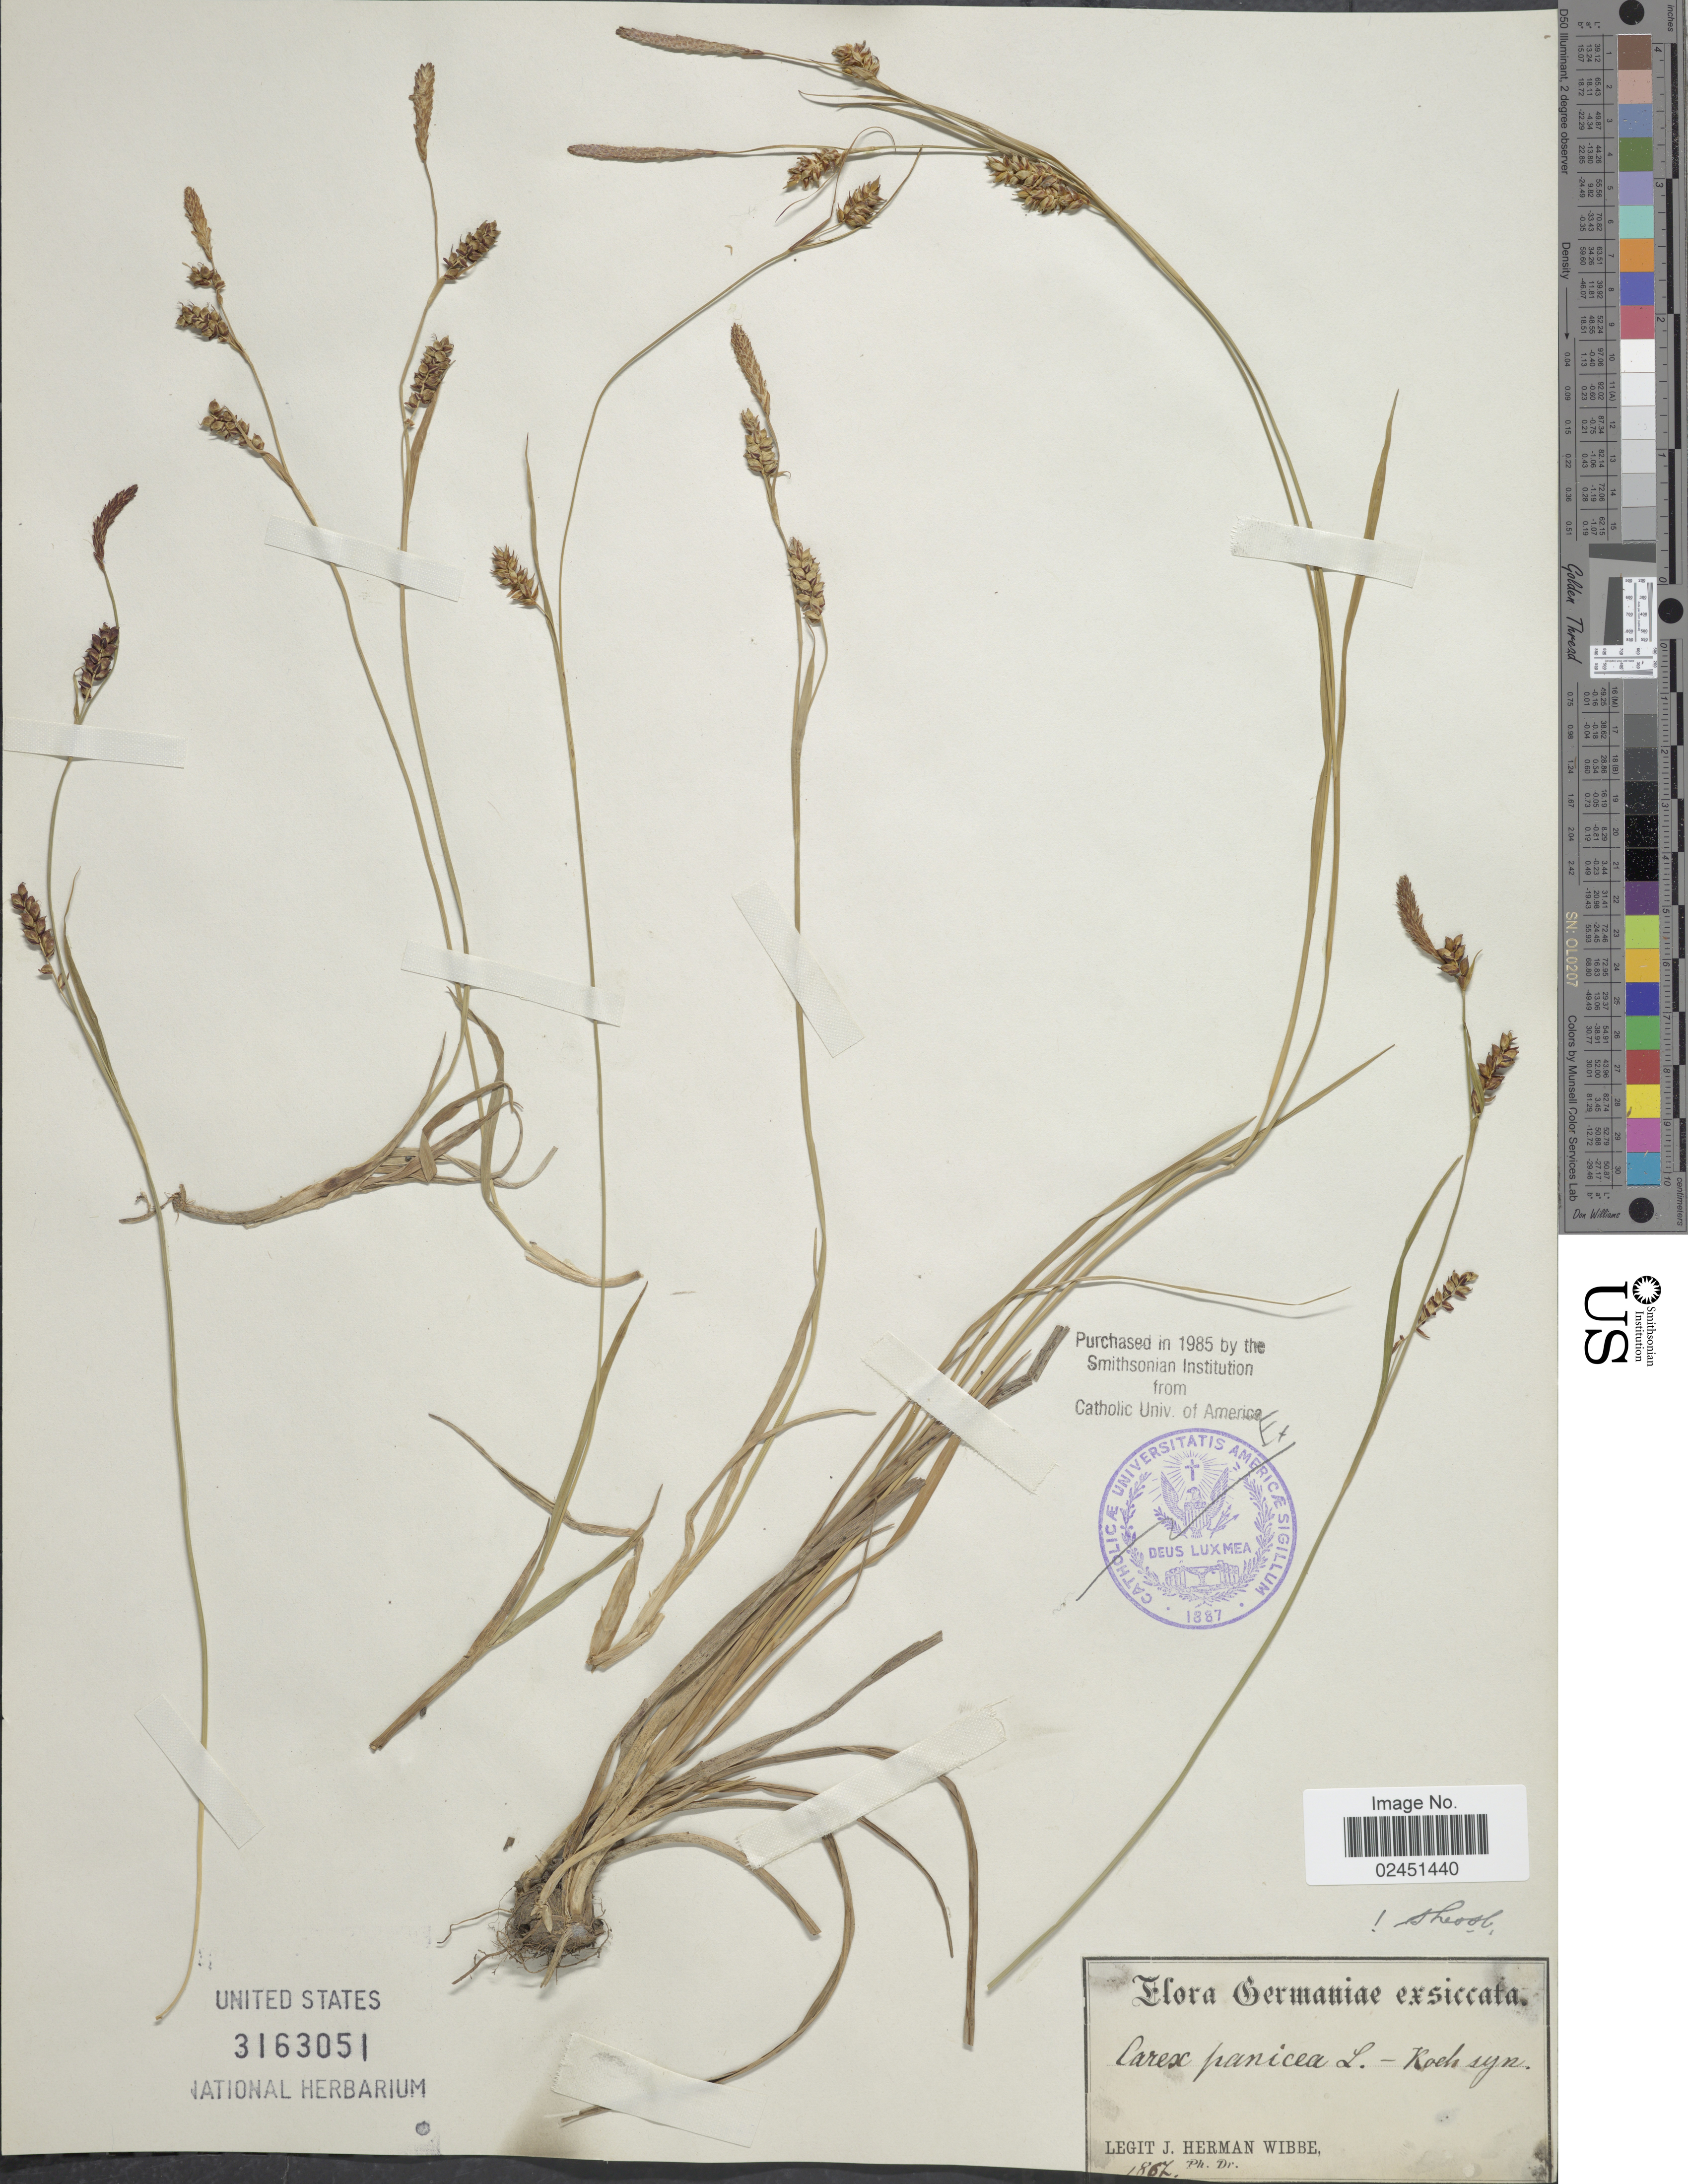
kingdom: Plantae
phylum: Tracheophyta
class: Liliopsida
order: Poales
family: Cyperaceae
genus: Carex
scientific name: Carex panicea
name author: L.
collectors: J. Wibbe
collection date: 1862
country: Germany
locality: Germaniae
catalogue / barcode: US 3163051